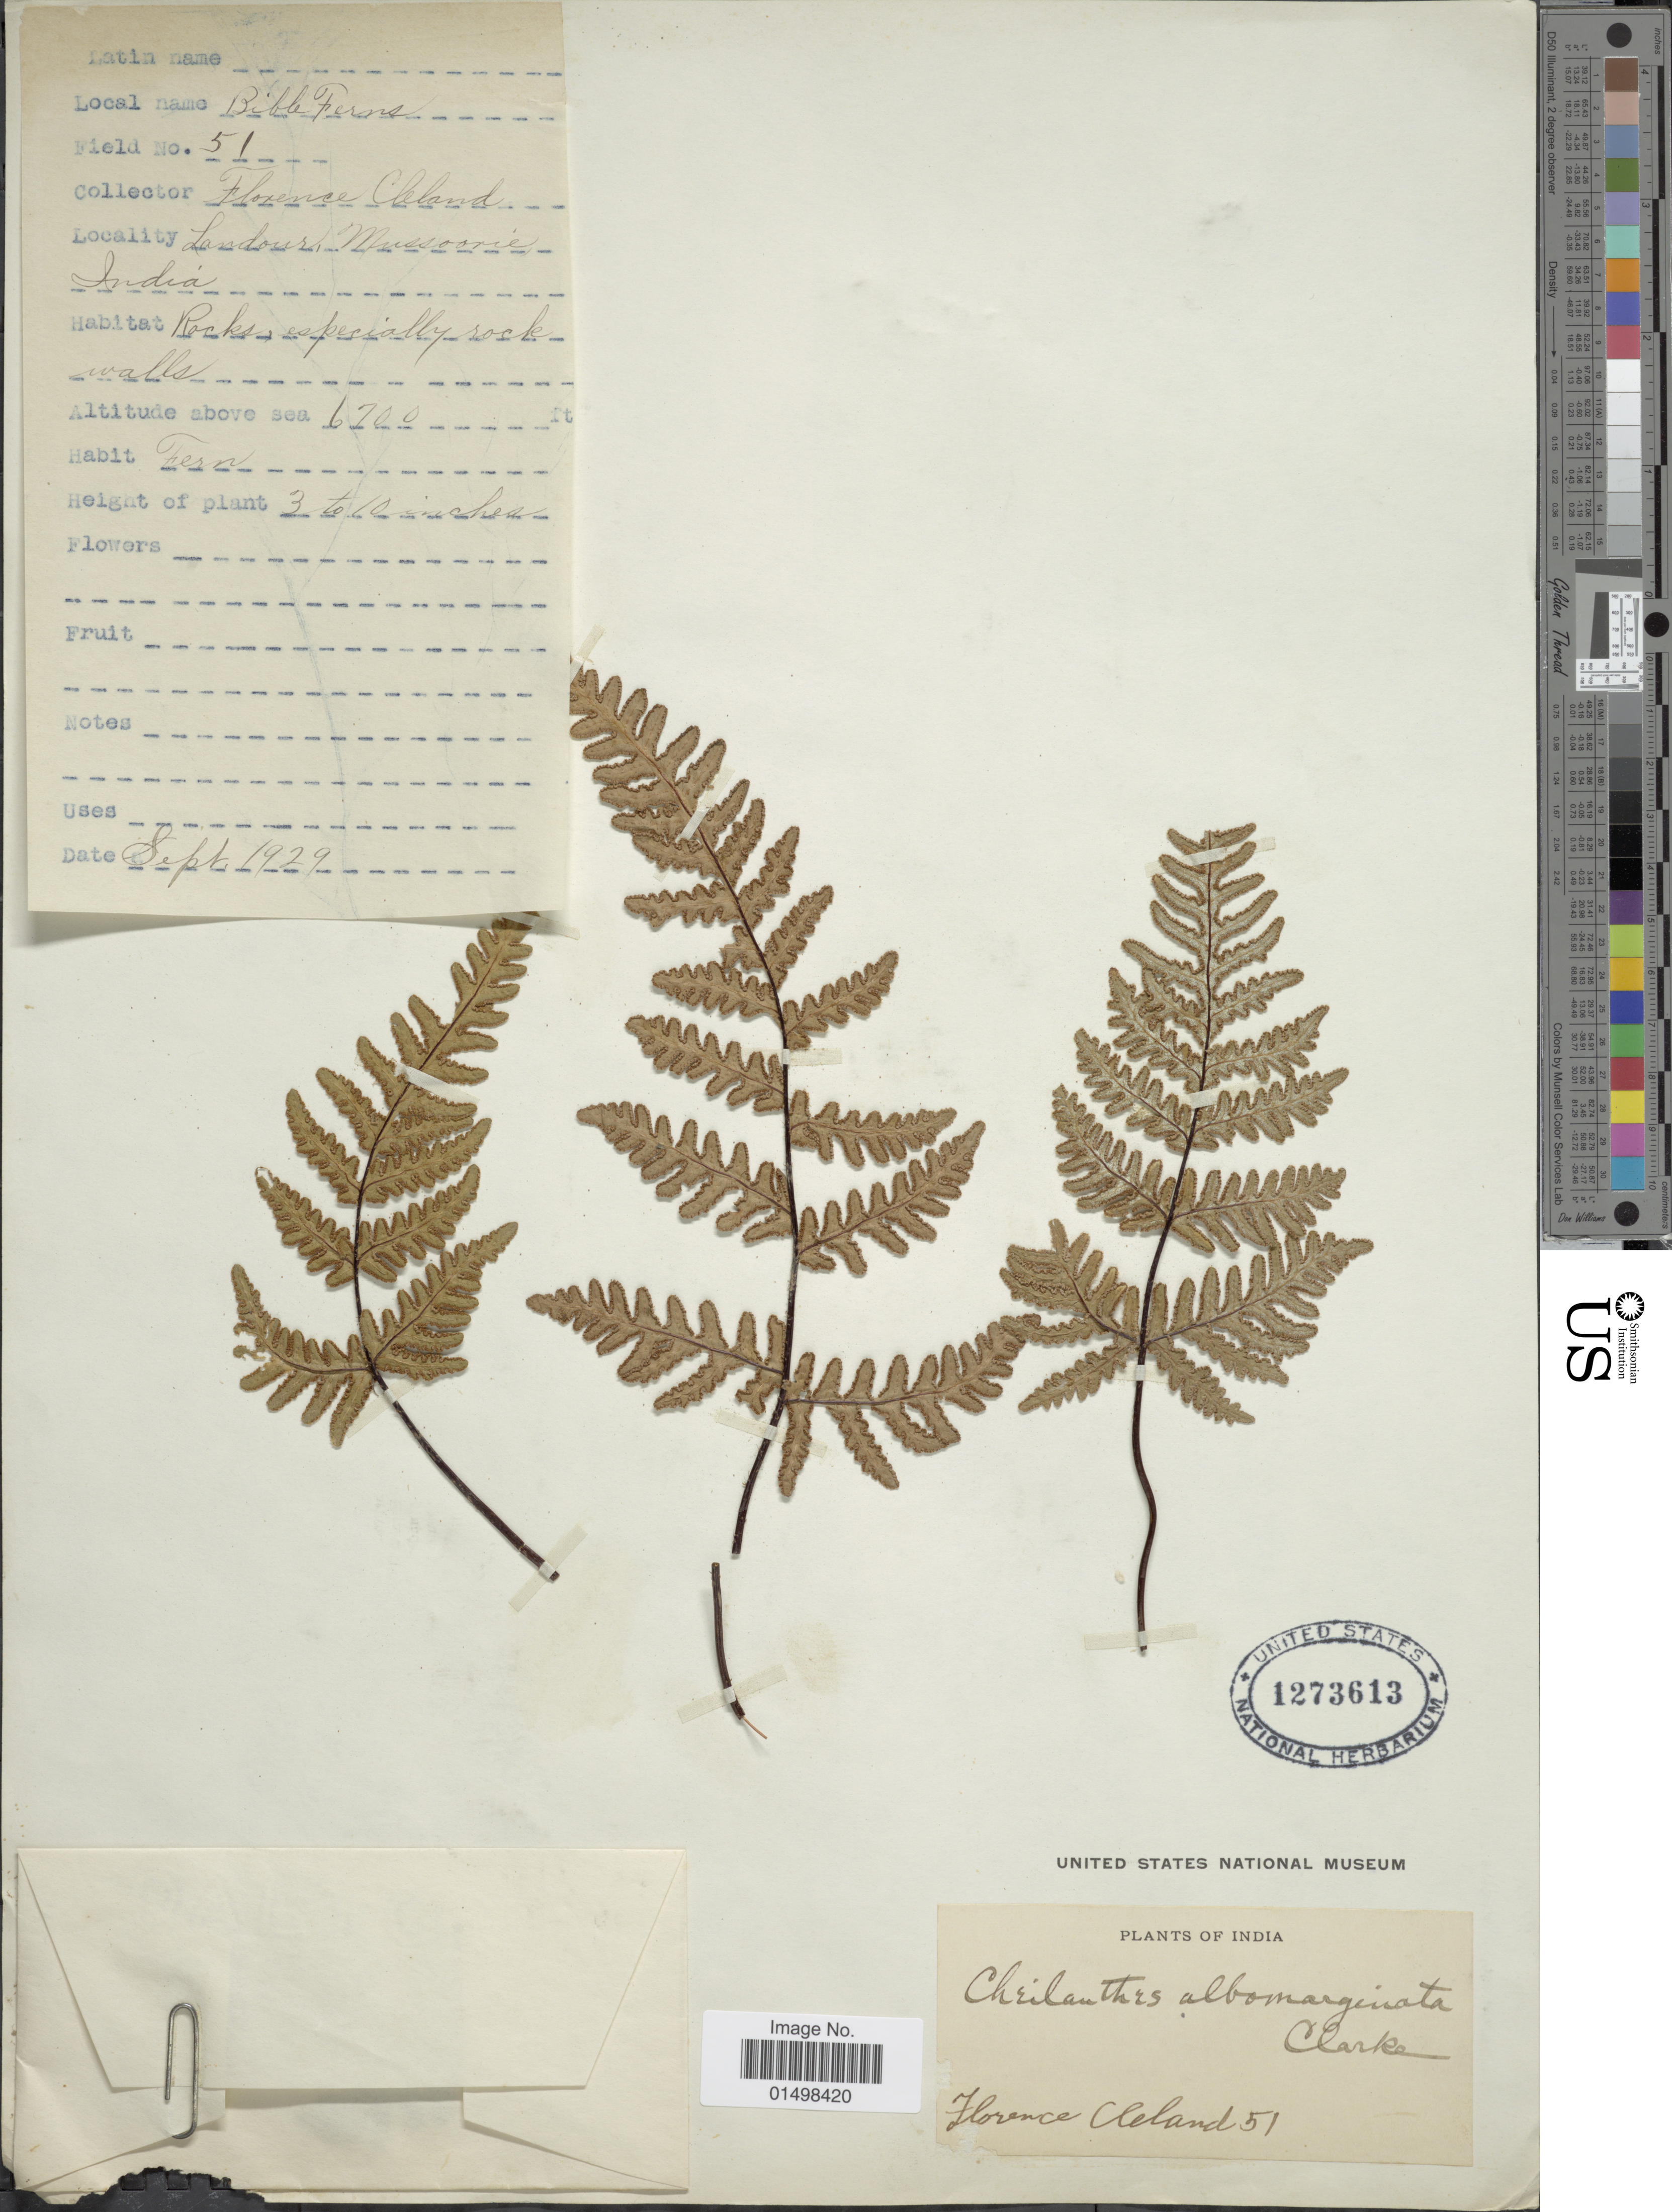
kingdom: Plantae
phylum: Tracheophyta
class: Polypodiopsida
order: Polypodiales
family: Pteridaceae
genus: Aleuritopteris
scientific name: Aleuritopteris albomarginata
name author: (C.B. Clarke) Ching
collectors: F. Cleland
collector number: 51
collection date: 1929-09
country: India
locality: Landour, Mussoorie, India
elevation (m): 2042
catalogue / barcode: US 1273613